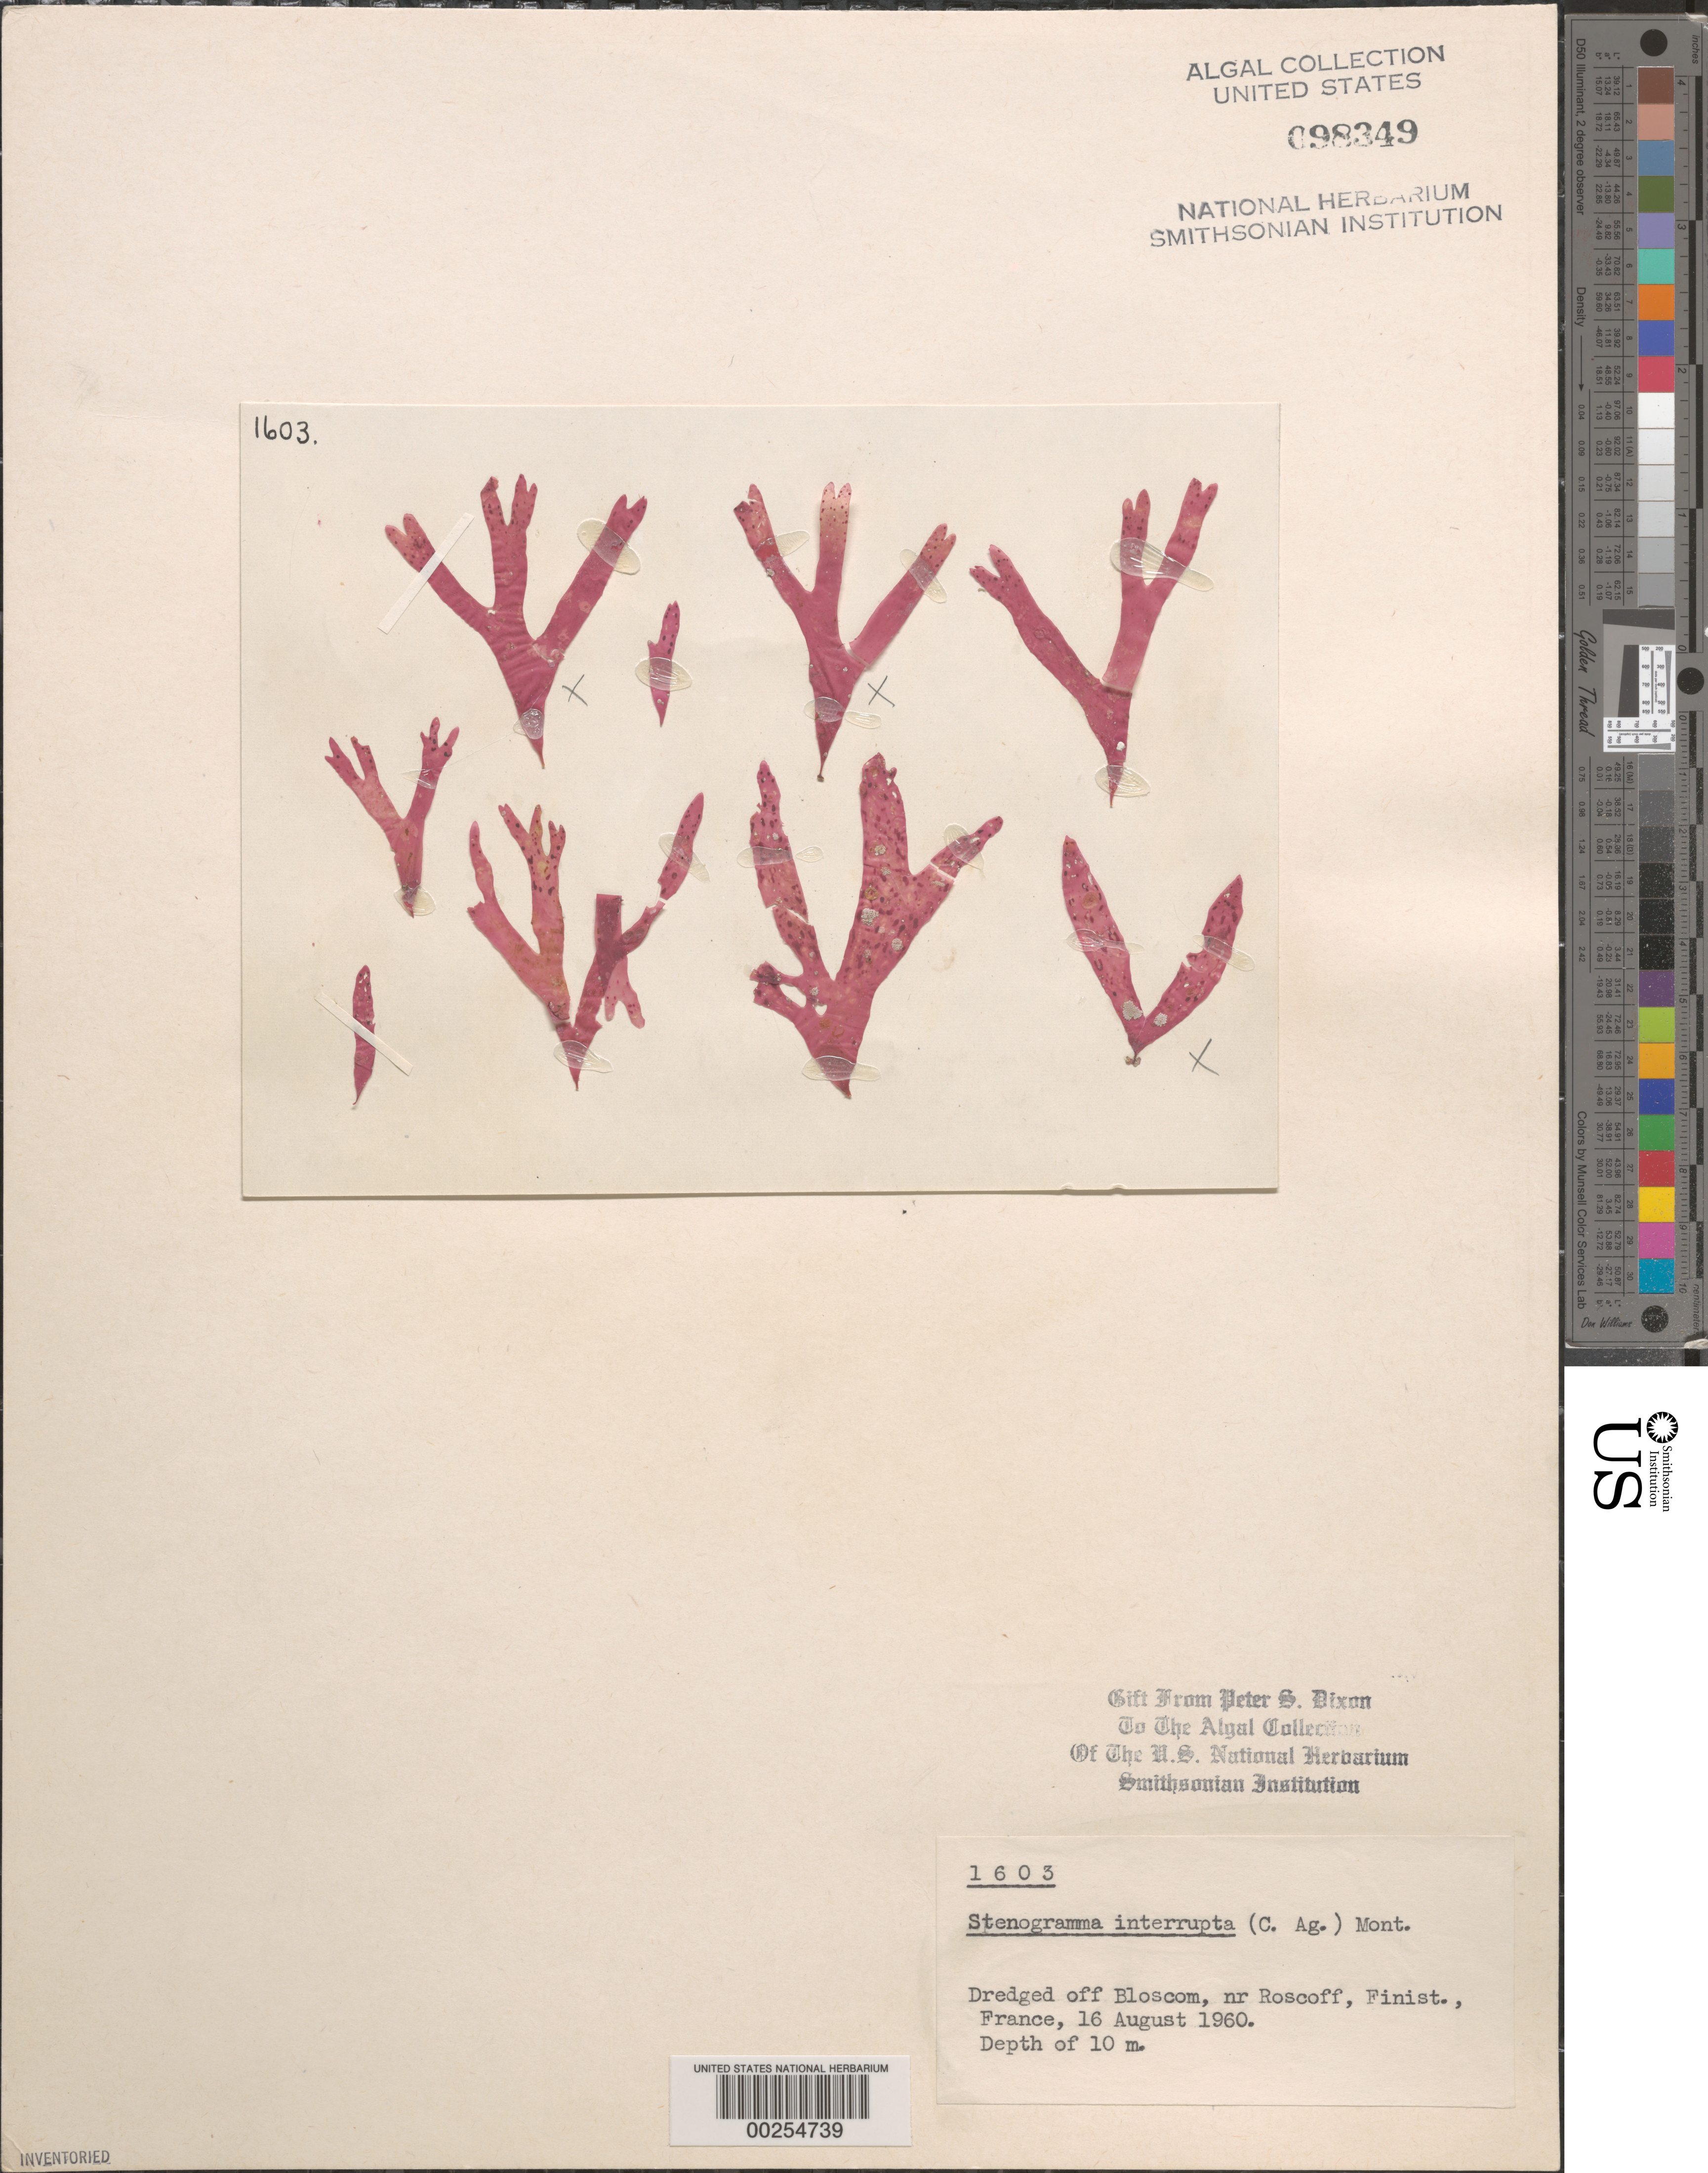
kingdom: Plantae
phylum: Rhodophyta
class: Florideophyceae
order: Gigartinales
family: Phyllophoraceae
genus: Stenogramma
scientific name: Stenogramma interruptum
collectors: P. S. Dixon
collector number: PSD 1603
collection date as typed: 16 Aug 1960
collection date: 1960-08-16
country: France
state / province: Bretagne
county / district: Finistère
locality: Off Bloscom, near Roscoff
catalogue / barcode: US 98349